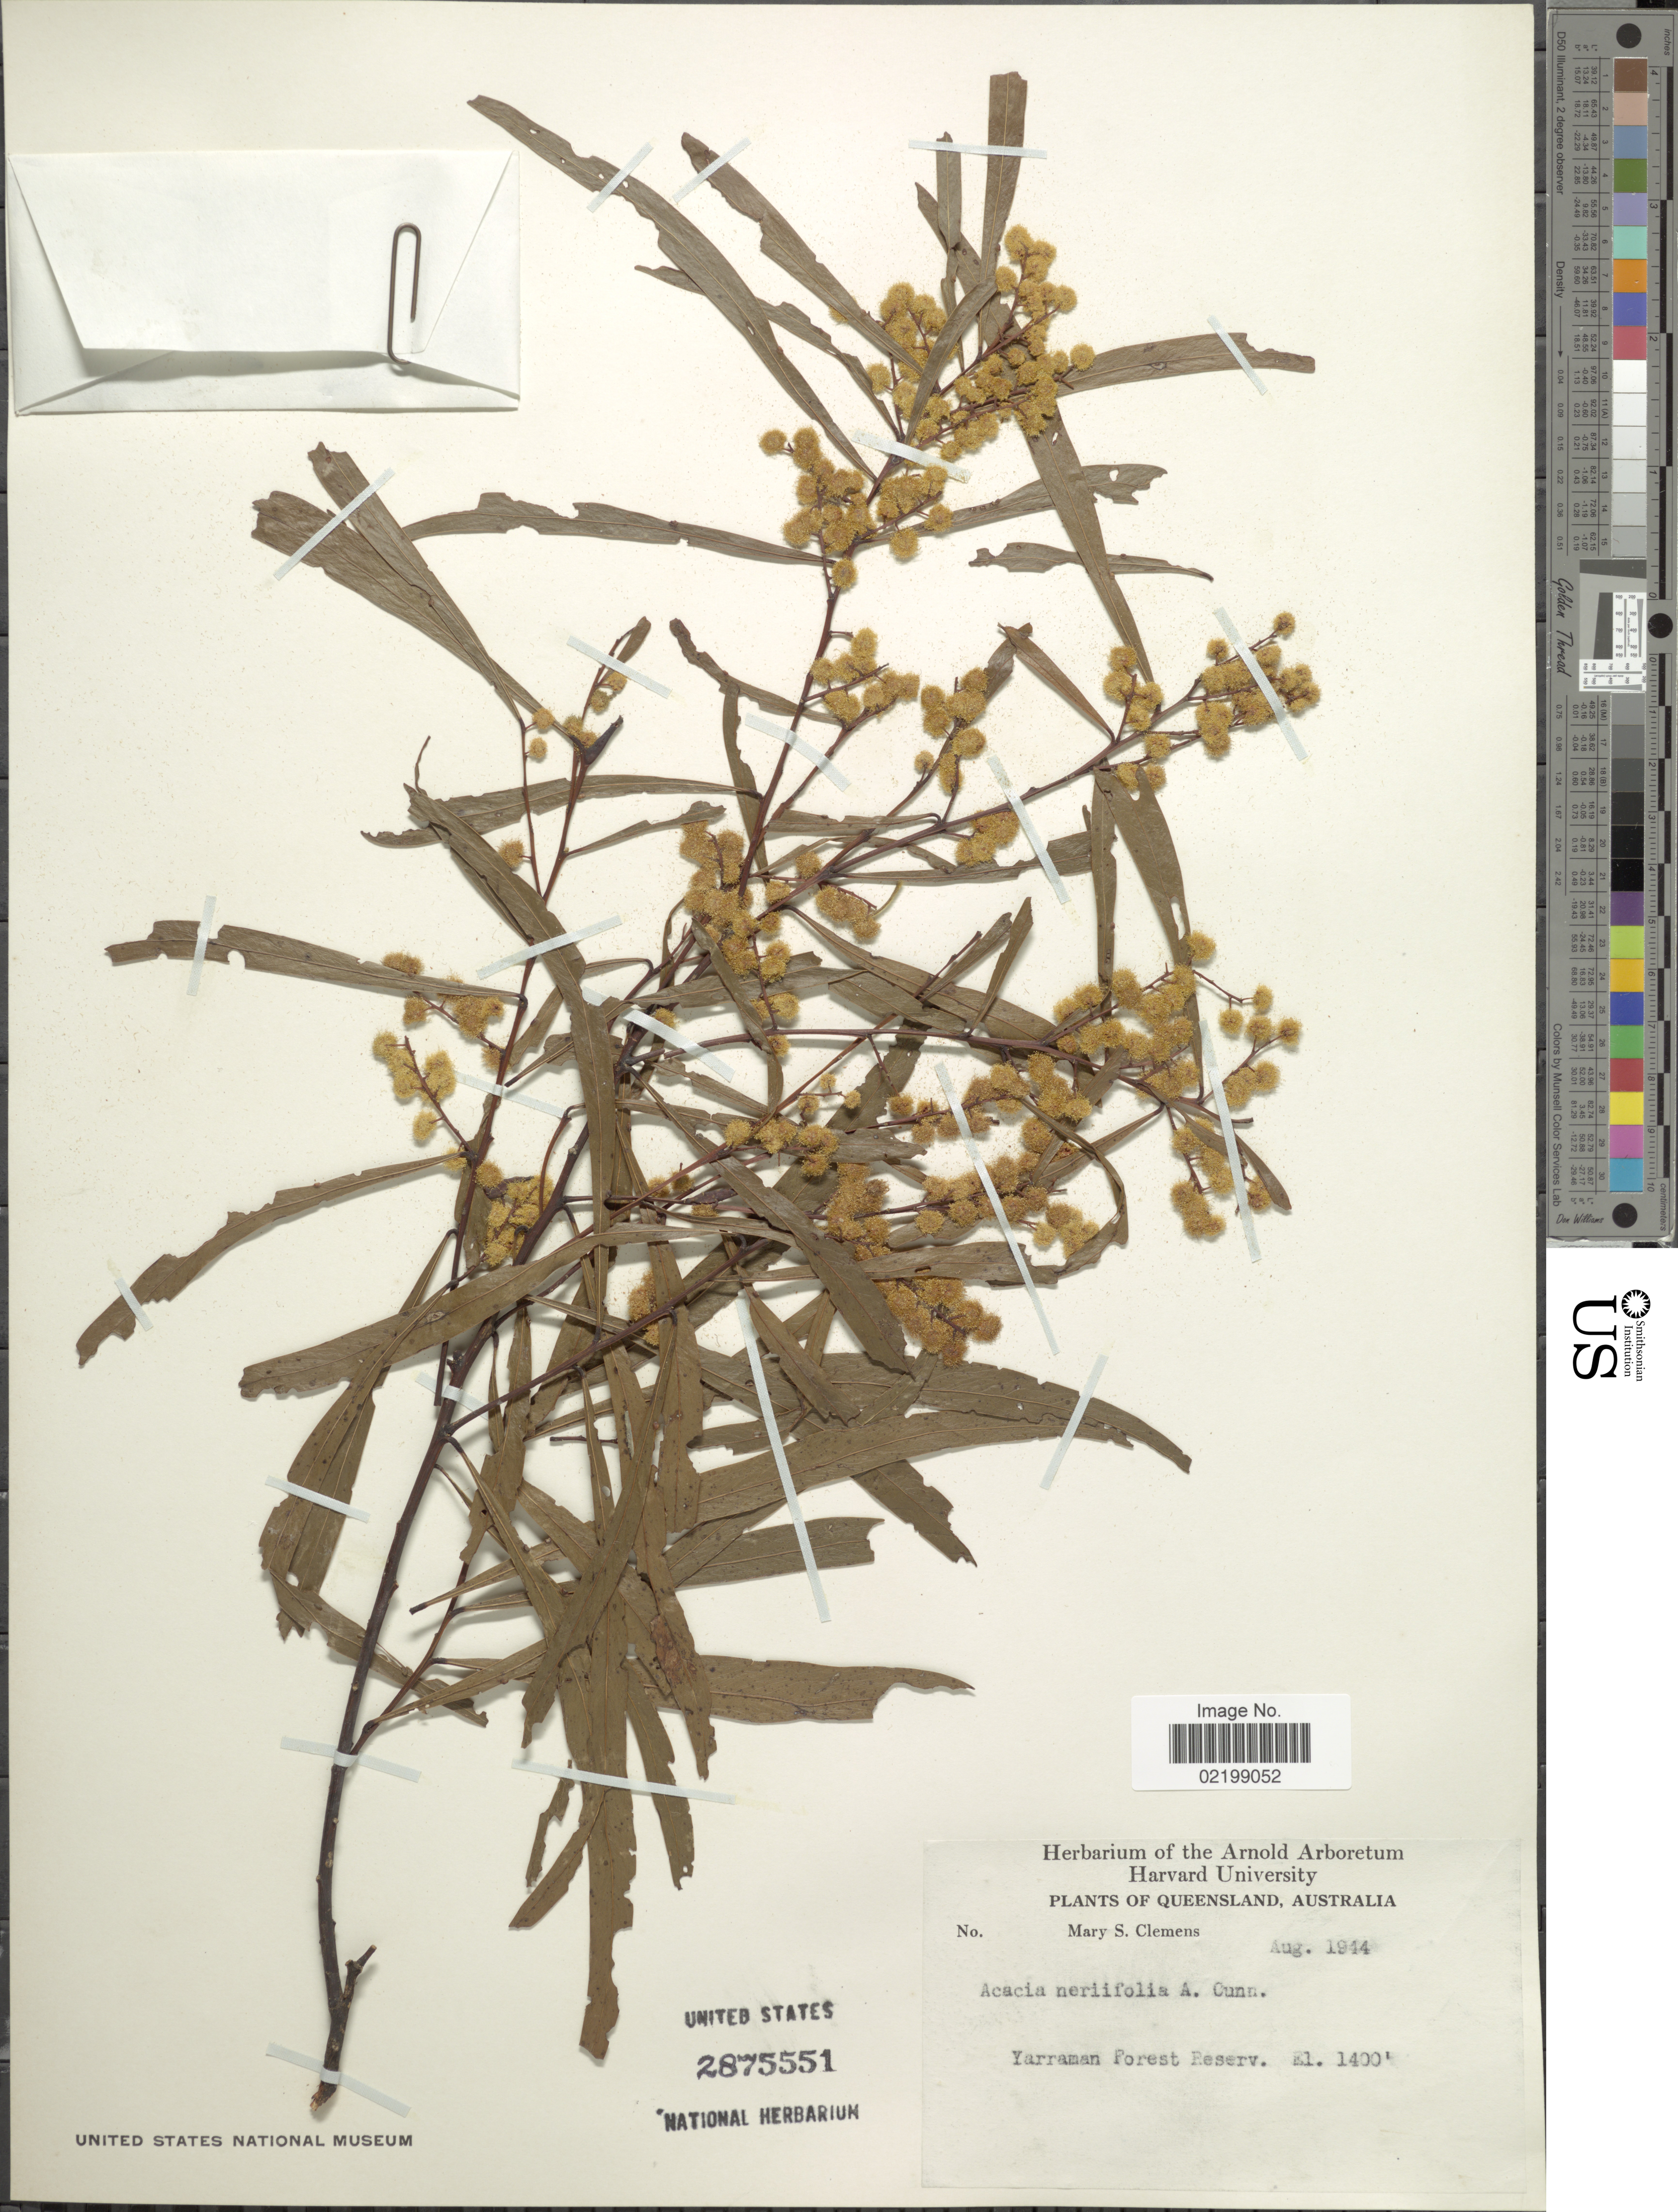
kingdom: Plantae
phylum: Tracheophyta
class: Magnoliopsida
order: Fabales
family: Fabaceae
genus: Acacia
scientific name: Acacia neriifolia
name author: A. Cunn. ex Benth.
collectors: M. S. Clemens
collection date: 1944-08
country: Australia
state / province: Queensland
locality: Yarraman forest Reserv.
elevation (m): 427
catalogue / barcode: US 2875551